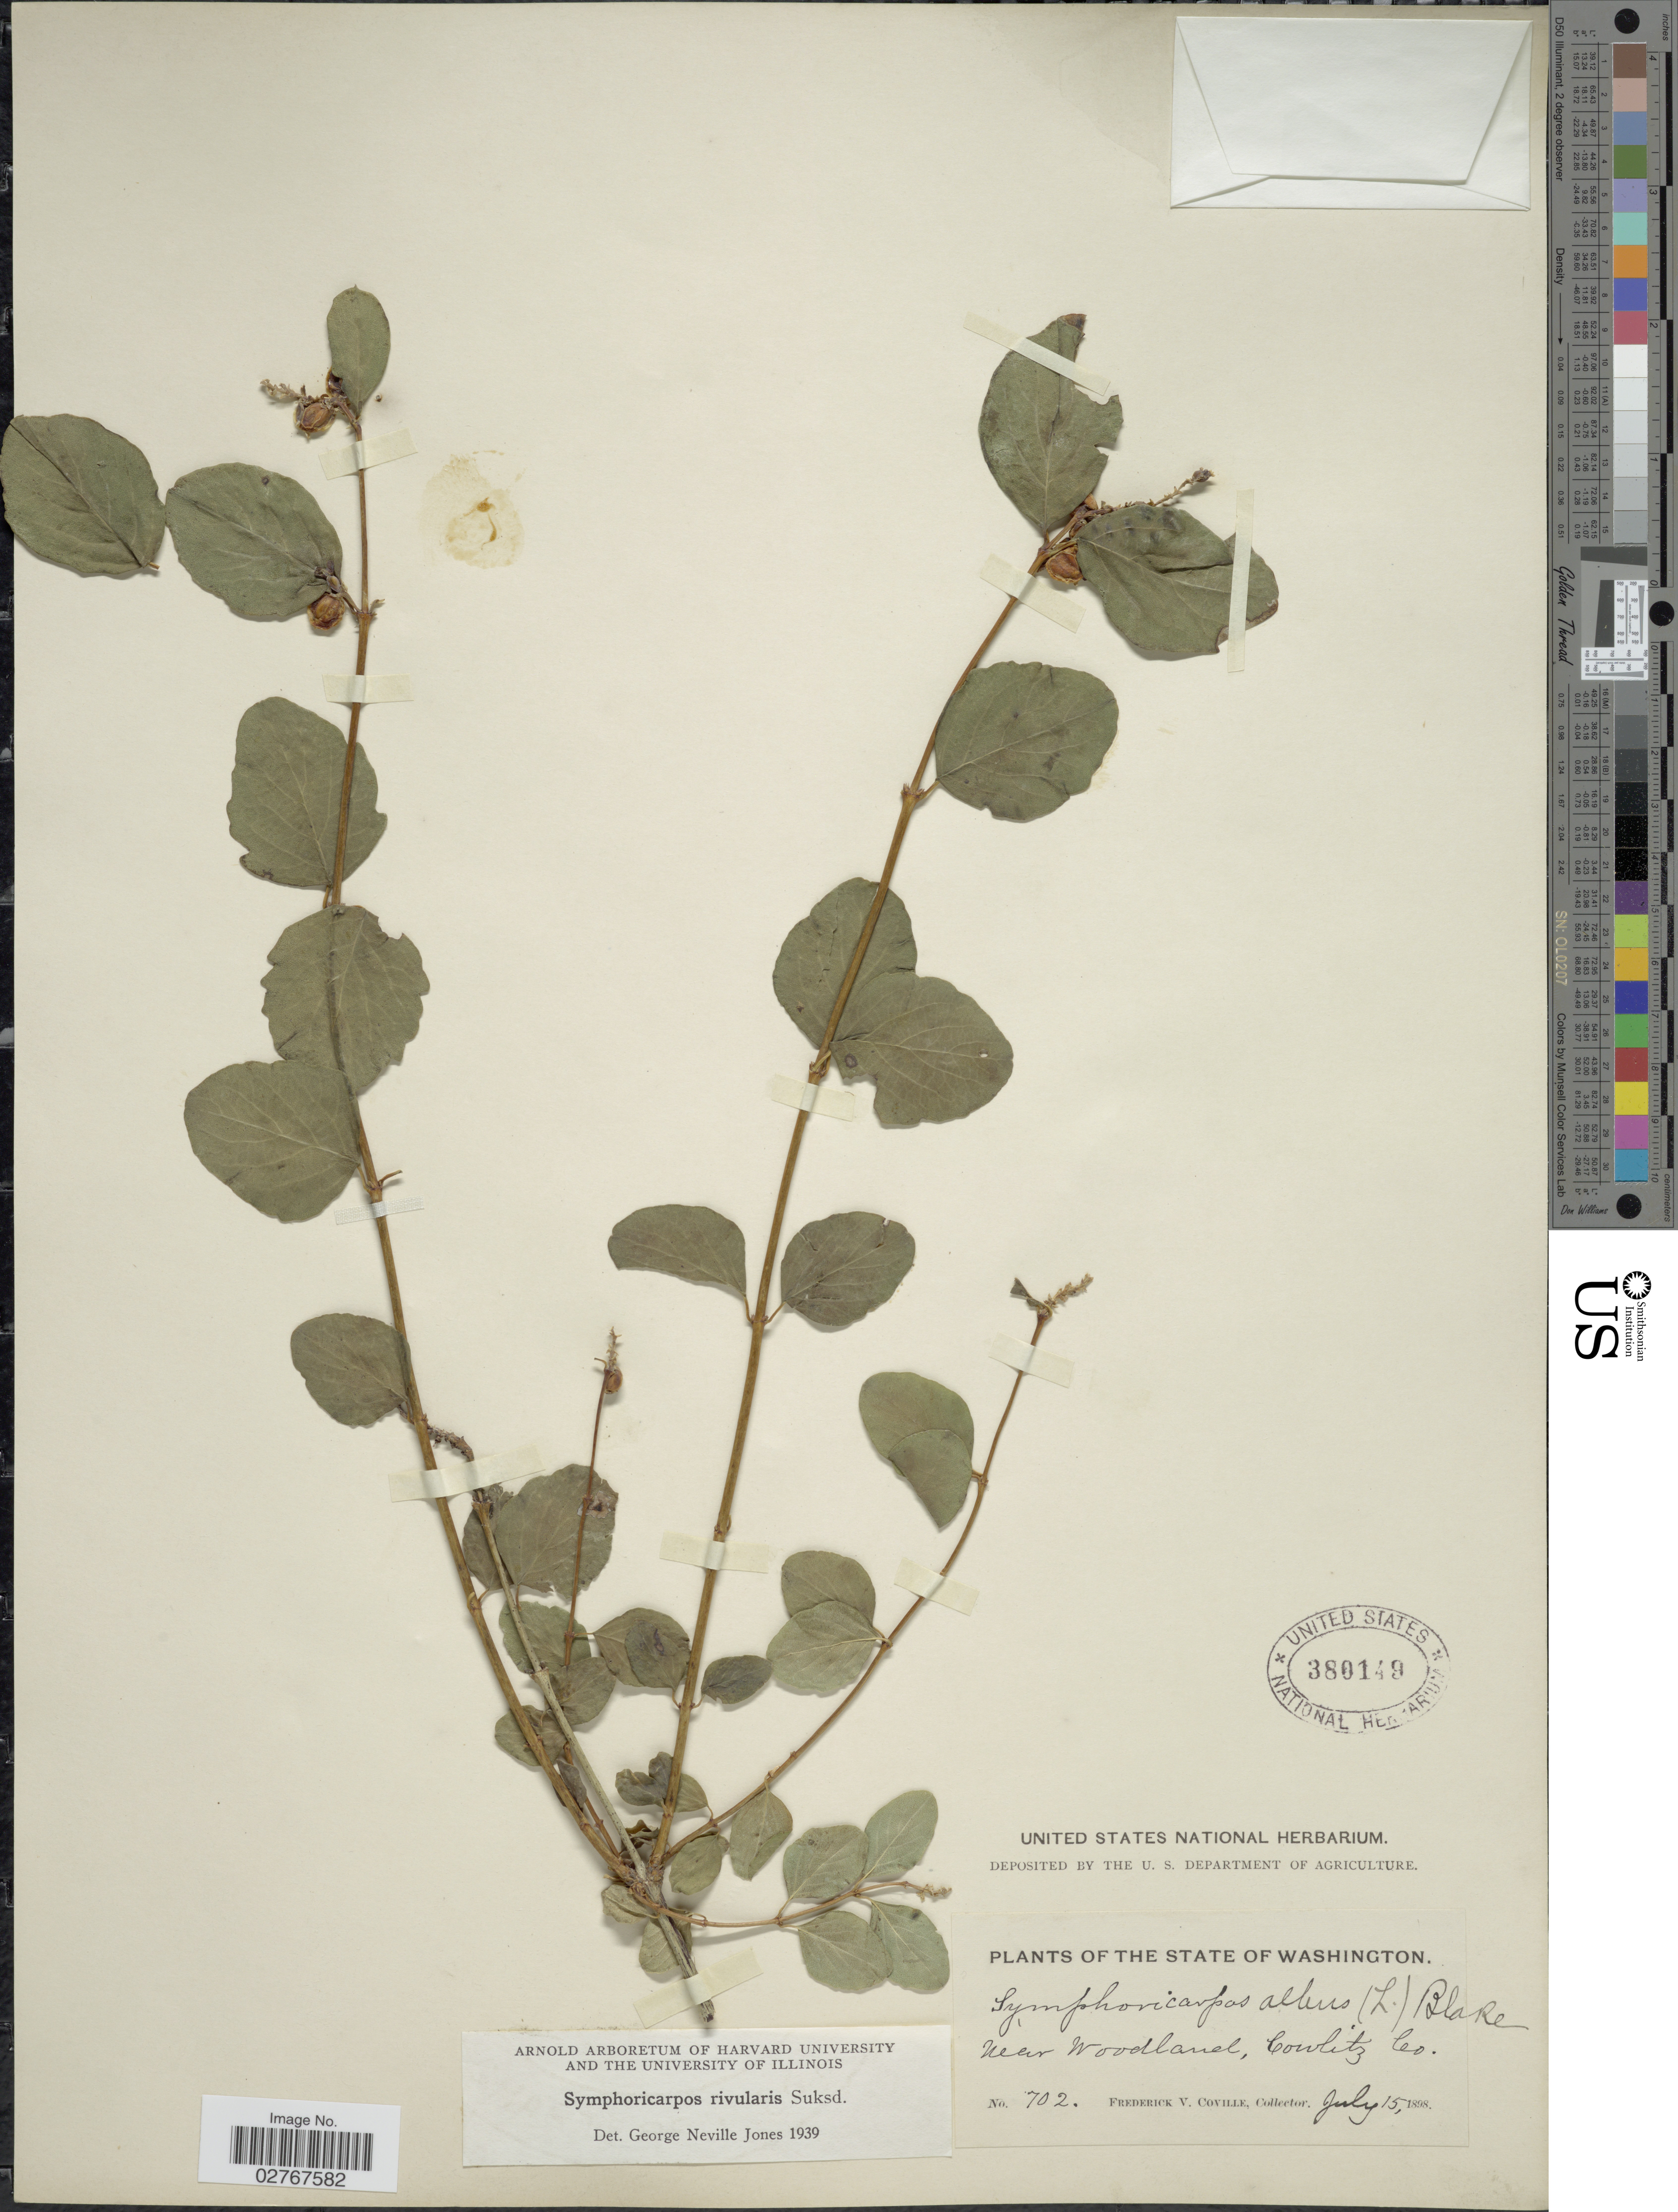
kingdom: Plantae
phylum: Tracheophyta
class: Magnoliopsida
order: Dipsacales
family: Caprifoliaceae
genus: Symphoricarpos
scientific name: Symphoricarpos rivularis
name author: Suksd.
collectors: F. V. Coville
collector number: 702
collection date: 1898-07-15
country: United States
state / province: Washington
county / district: Cowlitz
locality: The State of Washington, Near Woodland, Cowlitz Co.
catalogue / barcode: US 380149